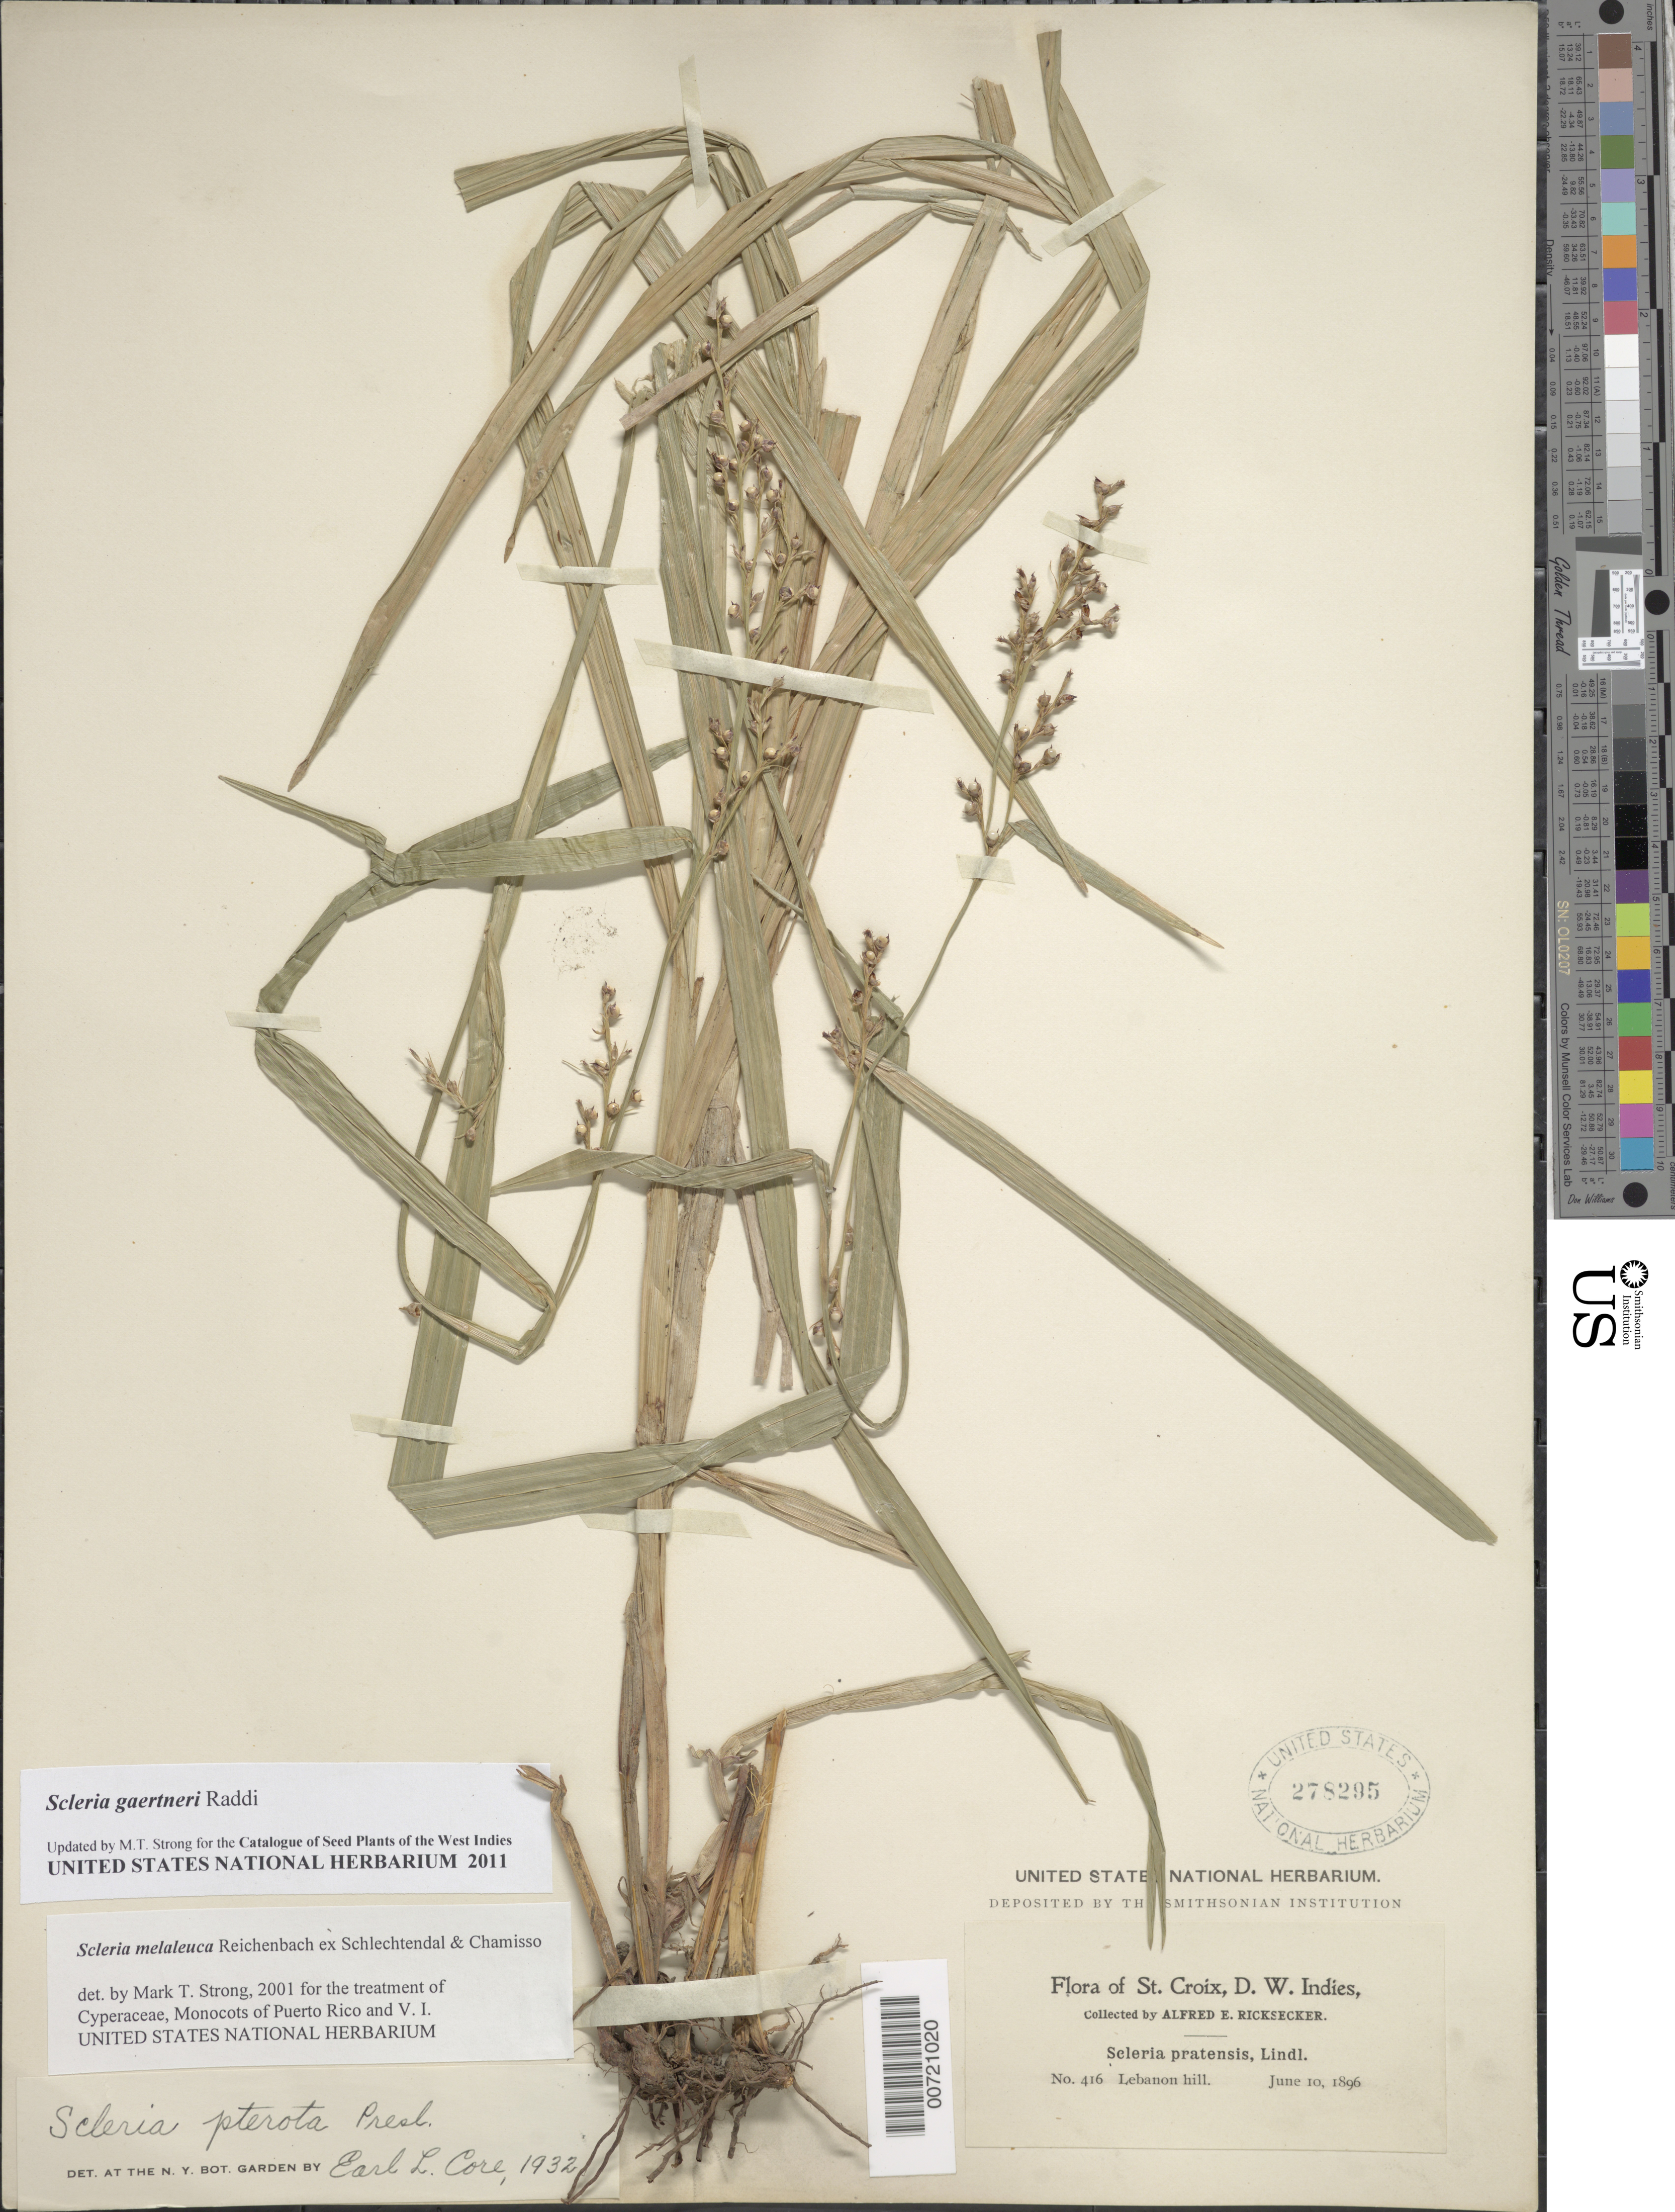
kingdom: Plantae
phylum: Tracheophyta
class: Liliopsida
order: Poales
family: Cyperaceae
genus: Scleria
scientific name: Scleria gaertneri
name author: Raddi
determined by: Strong, M. T., (US), Smithsonian Institution - National Museum of Natural History (UNITED STATES)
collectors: A. E. Ricksecker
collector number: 416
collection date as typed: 10 Jun 1896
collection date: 1896-06-10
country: U.S. Virgin Islands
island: St. Croix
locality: St. Croix: Lebanon Hill.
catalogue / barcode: US 278295